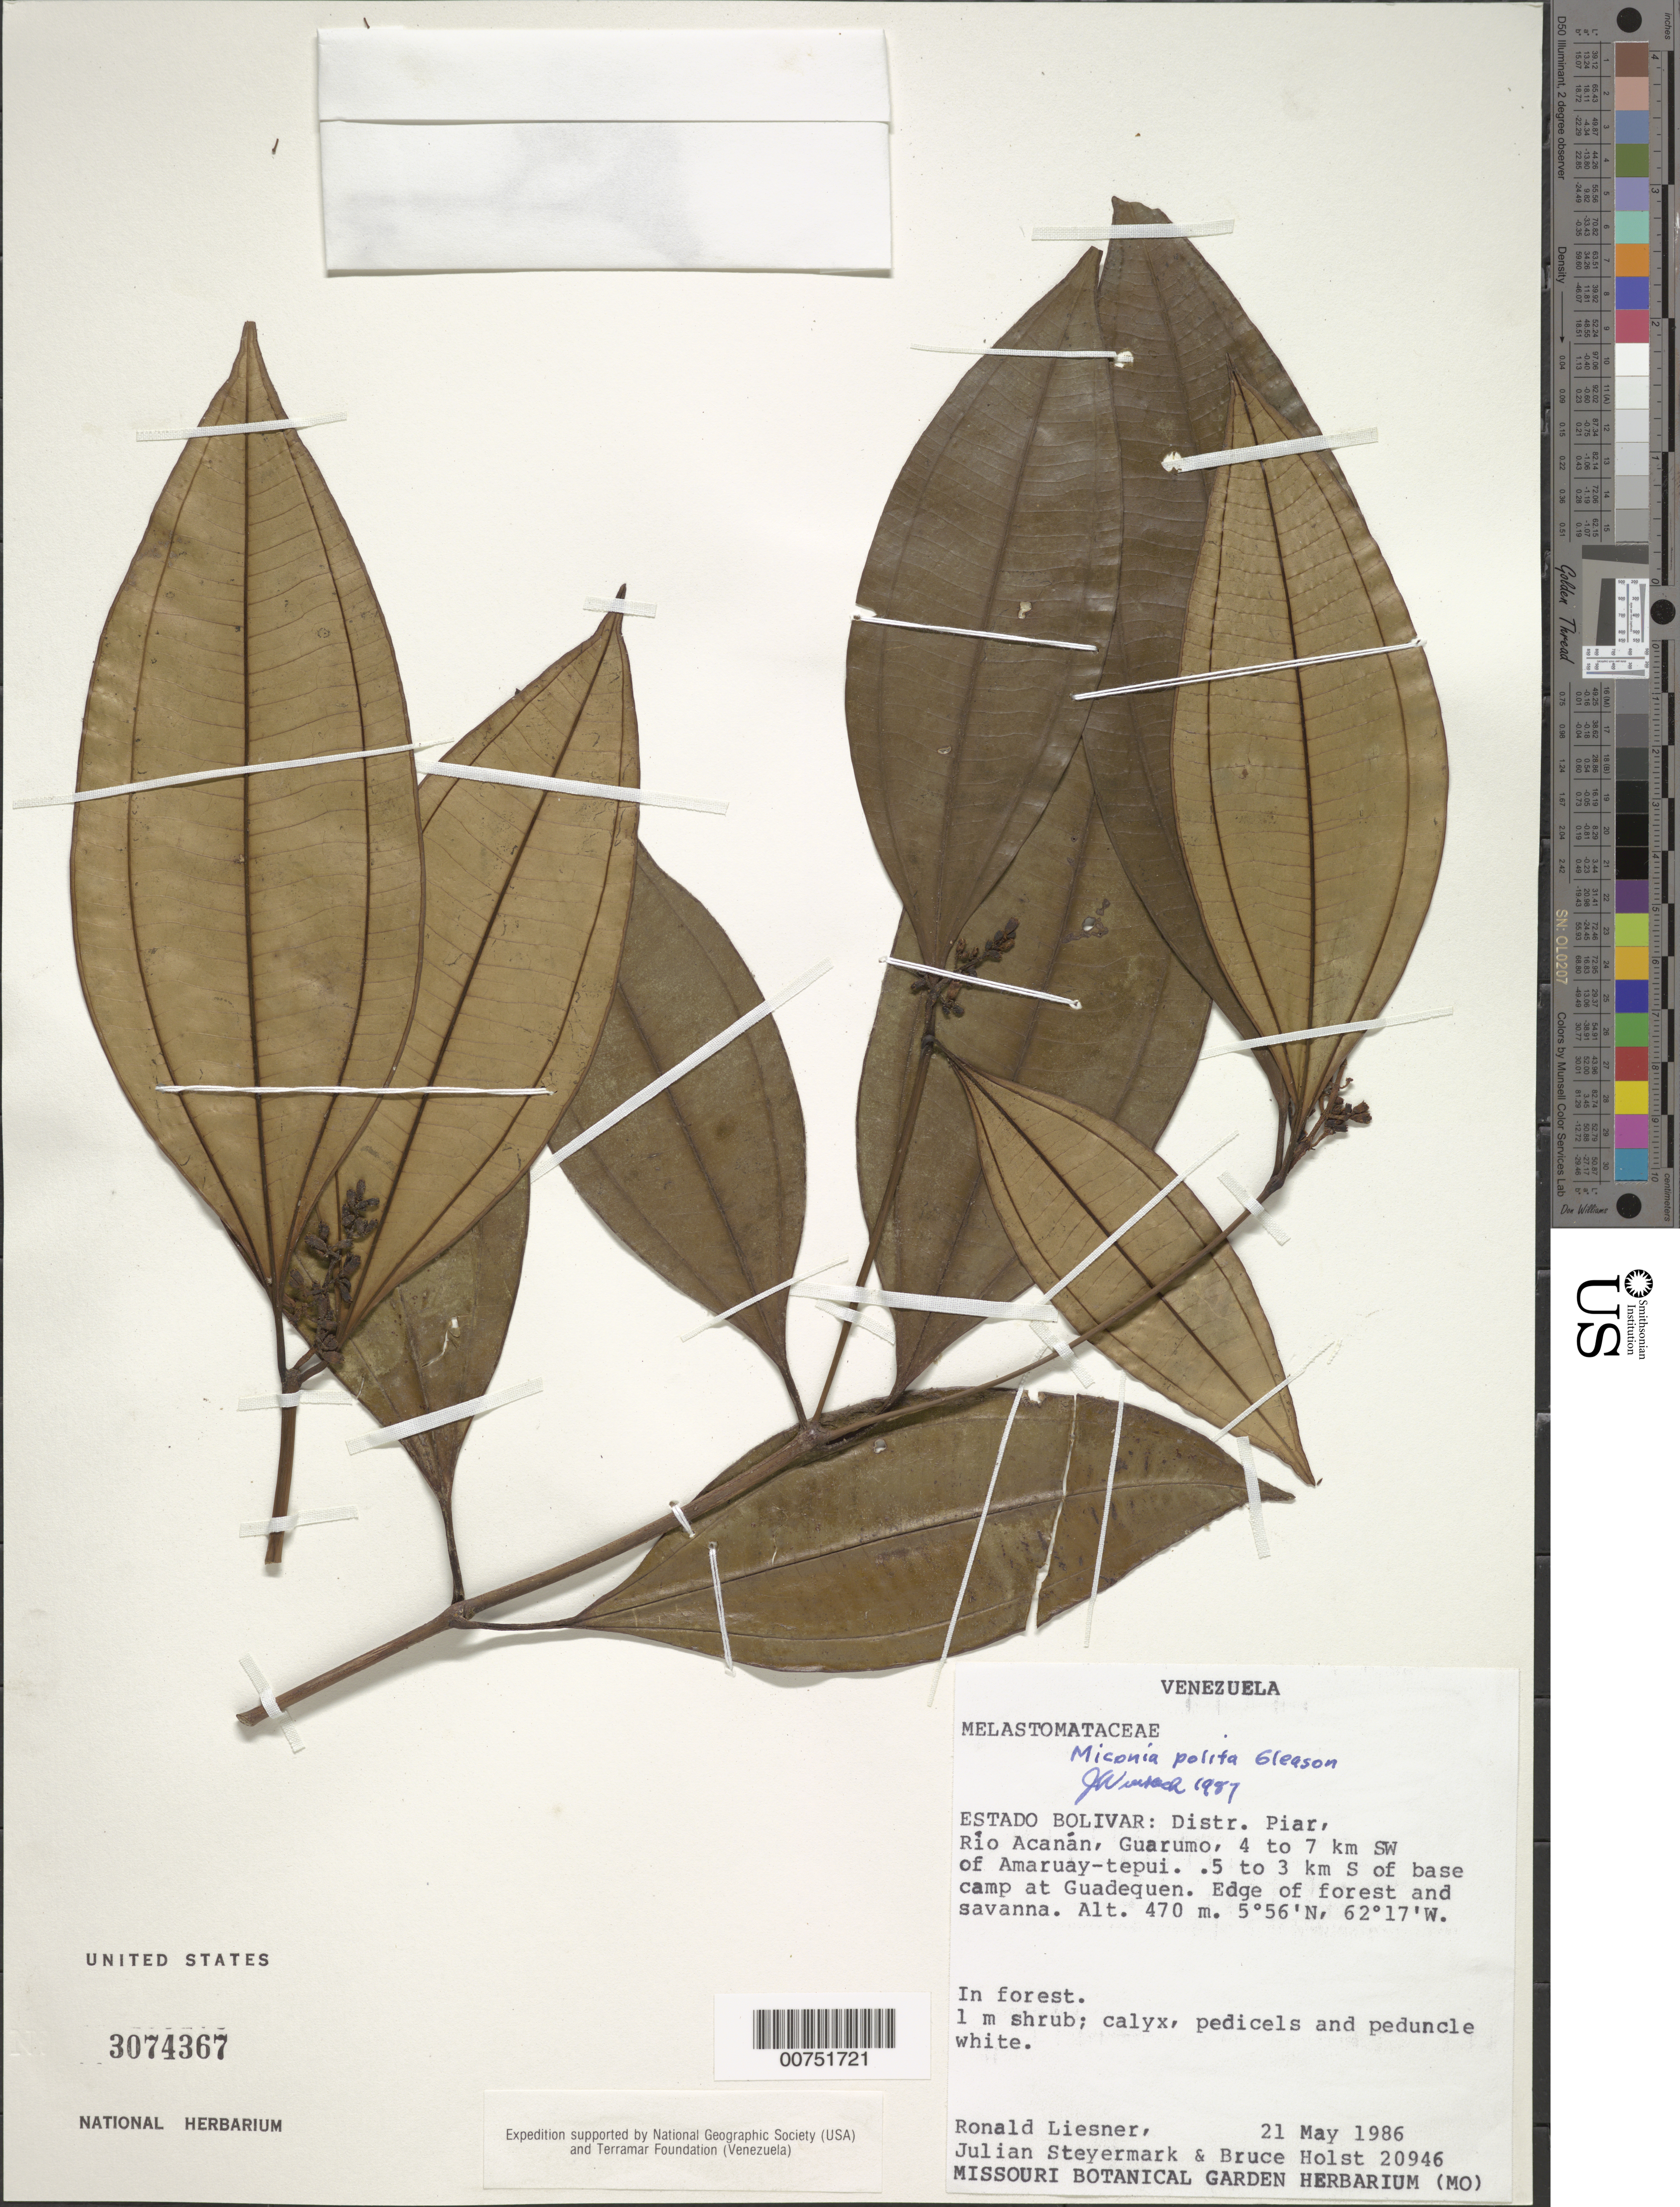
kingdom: Plantae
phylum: Tracheophyta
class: Magnoliopsida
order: Myrtales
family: Melastomataceae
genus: Miconia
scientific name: Miconia polita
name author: Gleason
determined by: Wurdack, John J., (US), US (UNITED STATES)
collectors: R. L. Liesner, J. Steyermark & B. Holst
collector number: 20946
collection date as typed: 21-May-86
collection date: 1986-05-21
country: Venezuela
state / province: Bolívar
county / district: Piar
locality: Río Acanán, Guarumo, 4-7 km SW of Amaruay-tepuí, 0.5-3 km S of base camp at Guadequen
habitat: Edge of forest and savanna; in forest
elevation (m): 470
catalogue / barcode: US 3074367